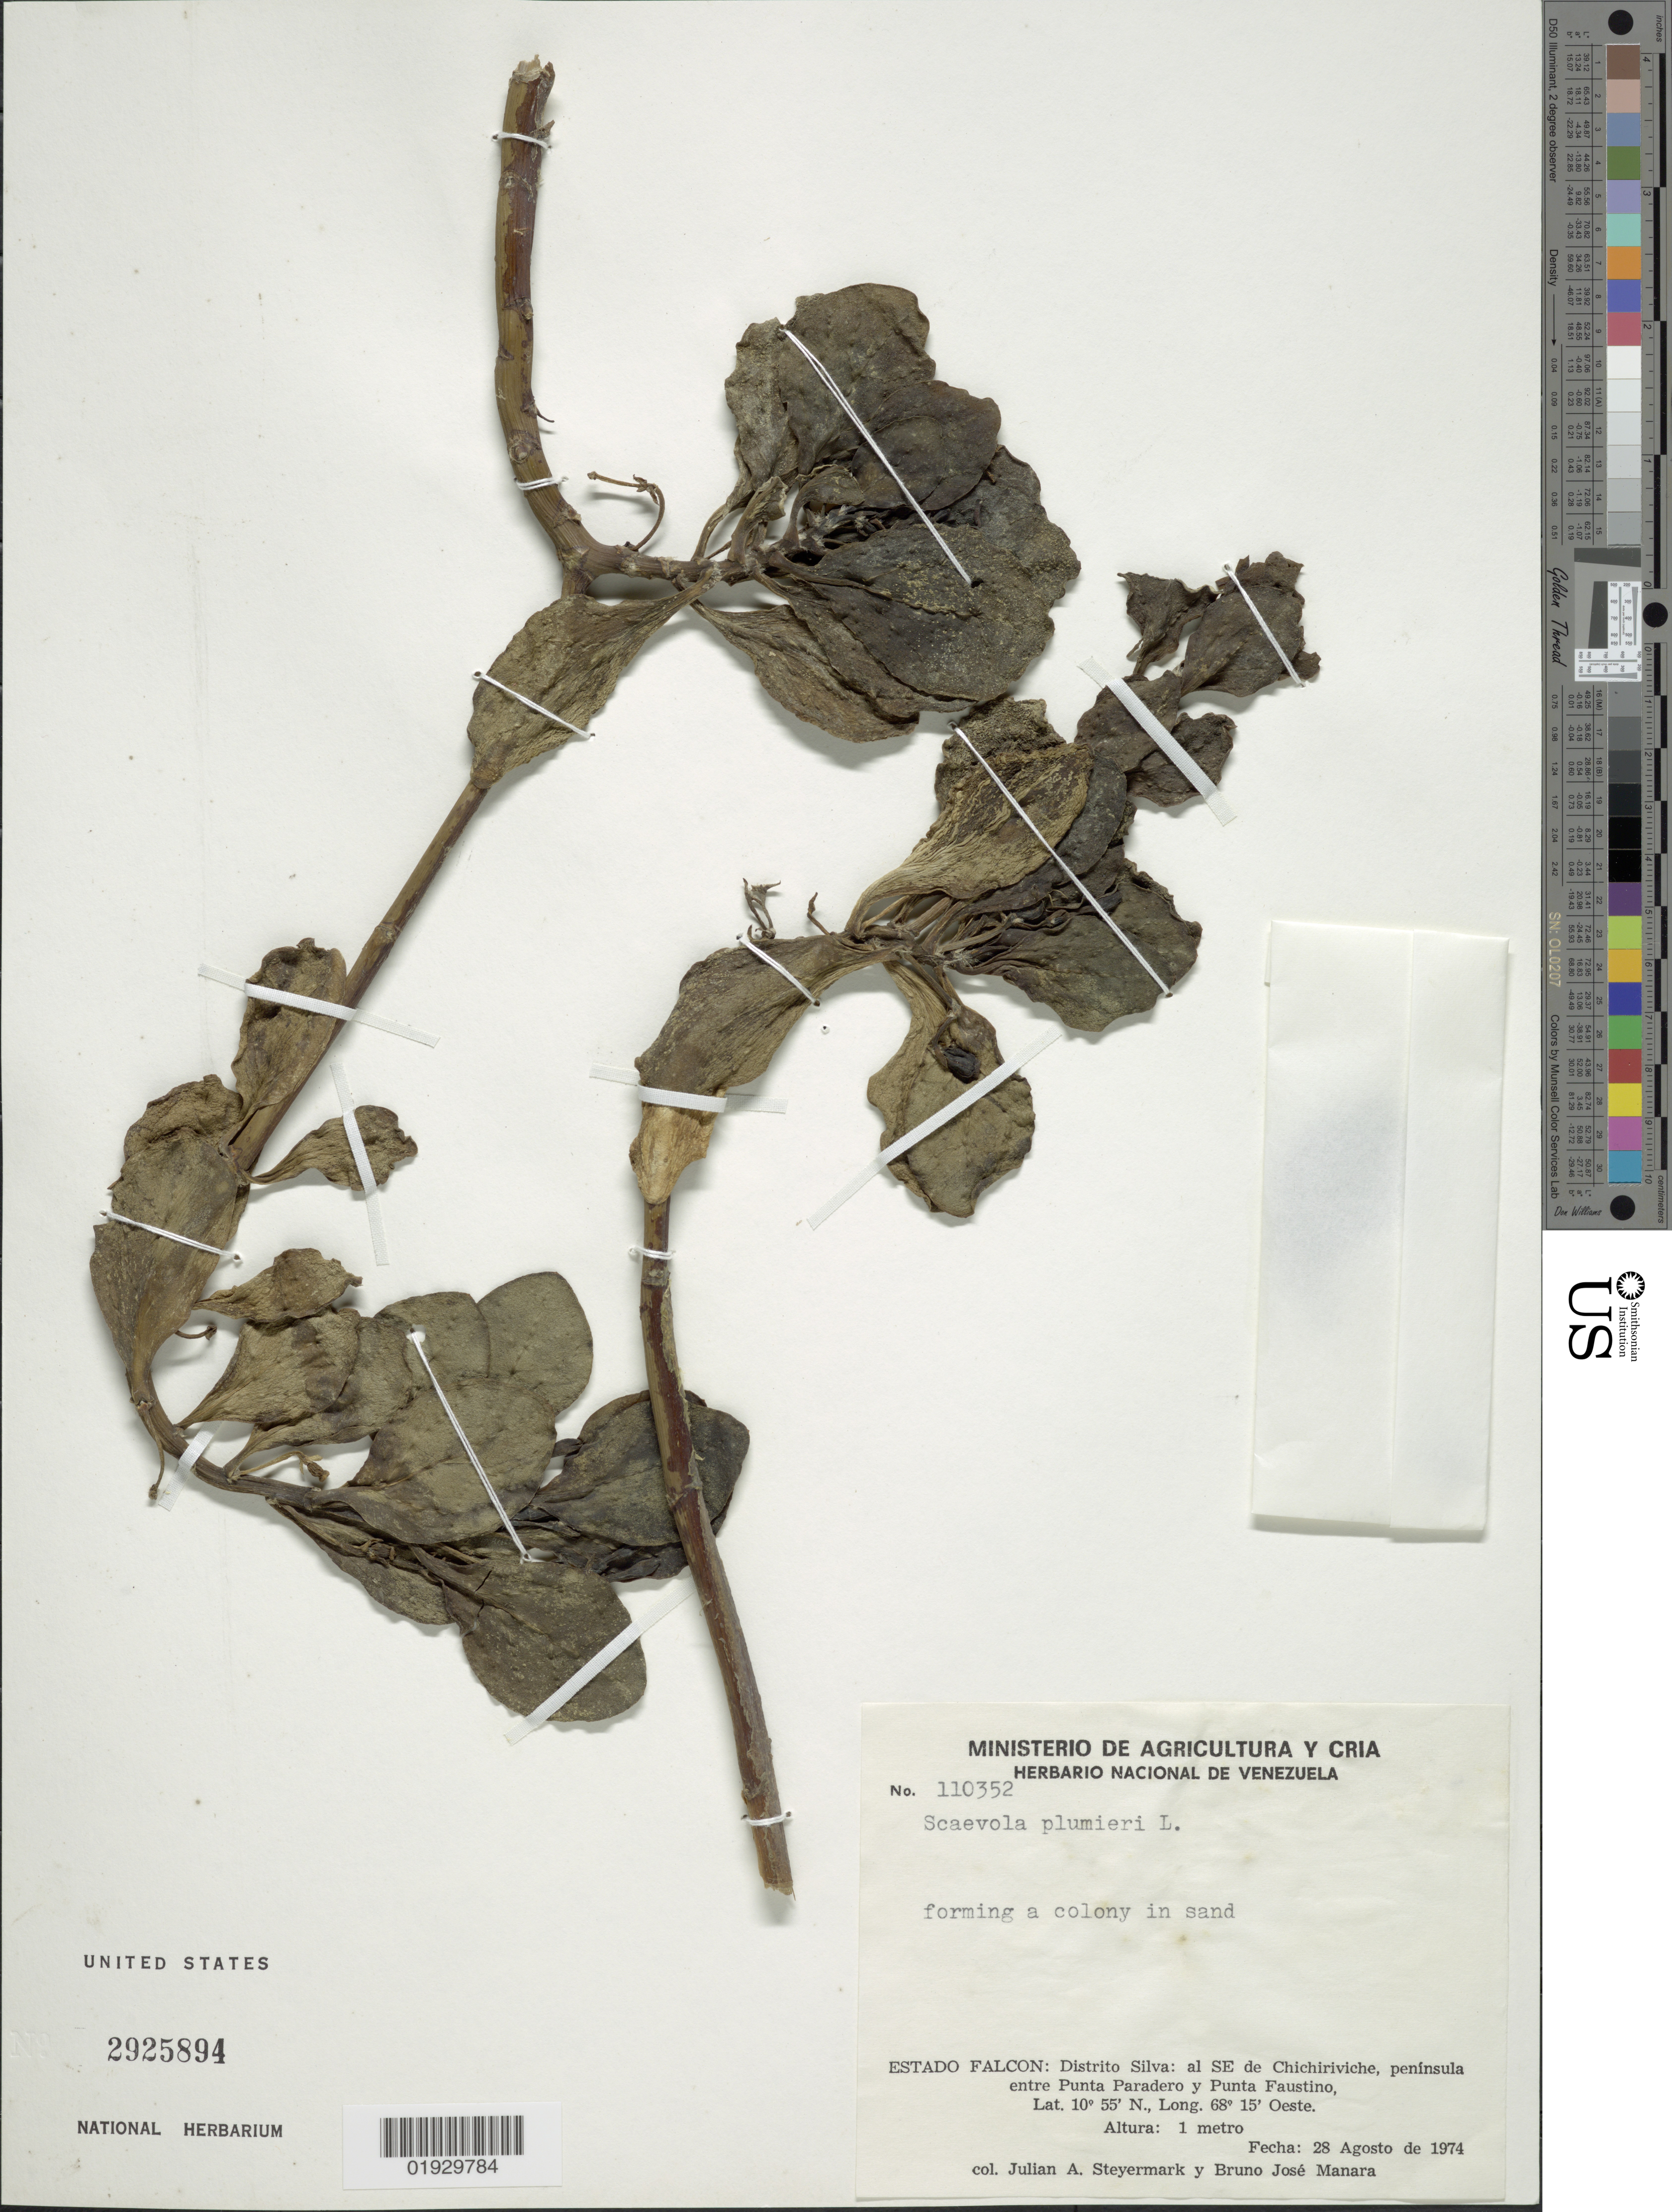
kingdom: Plantae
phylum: Tracheophyta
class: Magnoliopsida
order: Asterales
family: Goodeniaceae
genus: Scaevola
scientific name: Scaevola plumieri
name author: (L.) Vahl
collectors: J. Steyermark & B. Manara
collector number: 110352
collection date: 1974-08-28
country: Venezuela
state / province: Falcón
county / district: Silva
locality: Estado Falcon: Distrito Silva: al SE de Chichiriviche, península entre Punta Paradero y Punta Faustino.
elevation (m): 1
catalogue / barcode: US 2925894